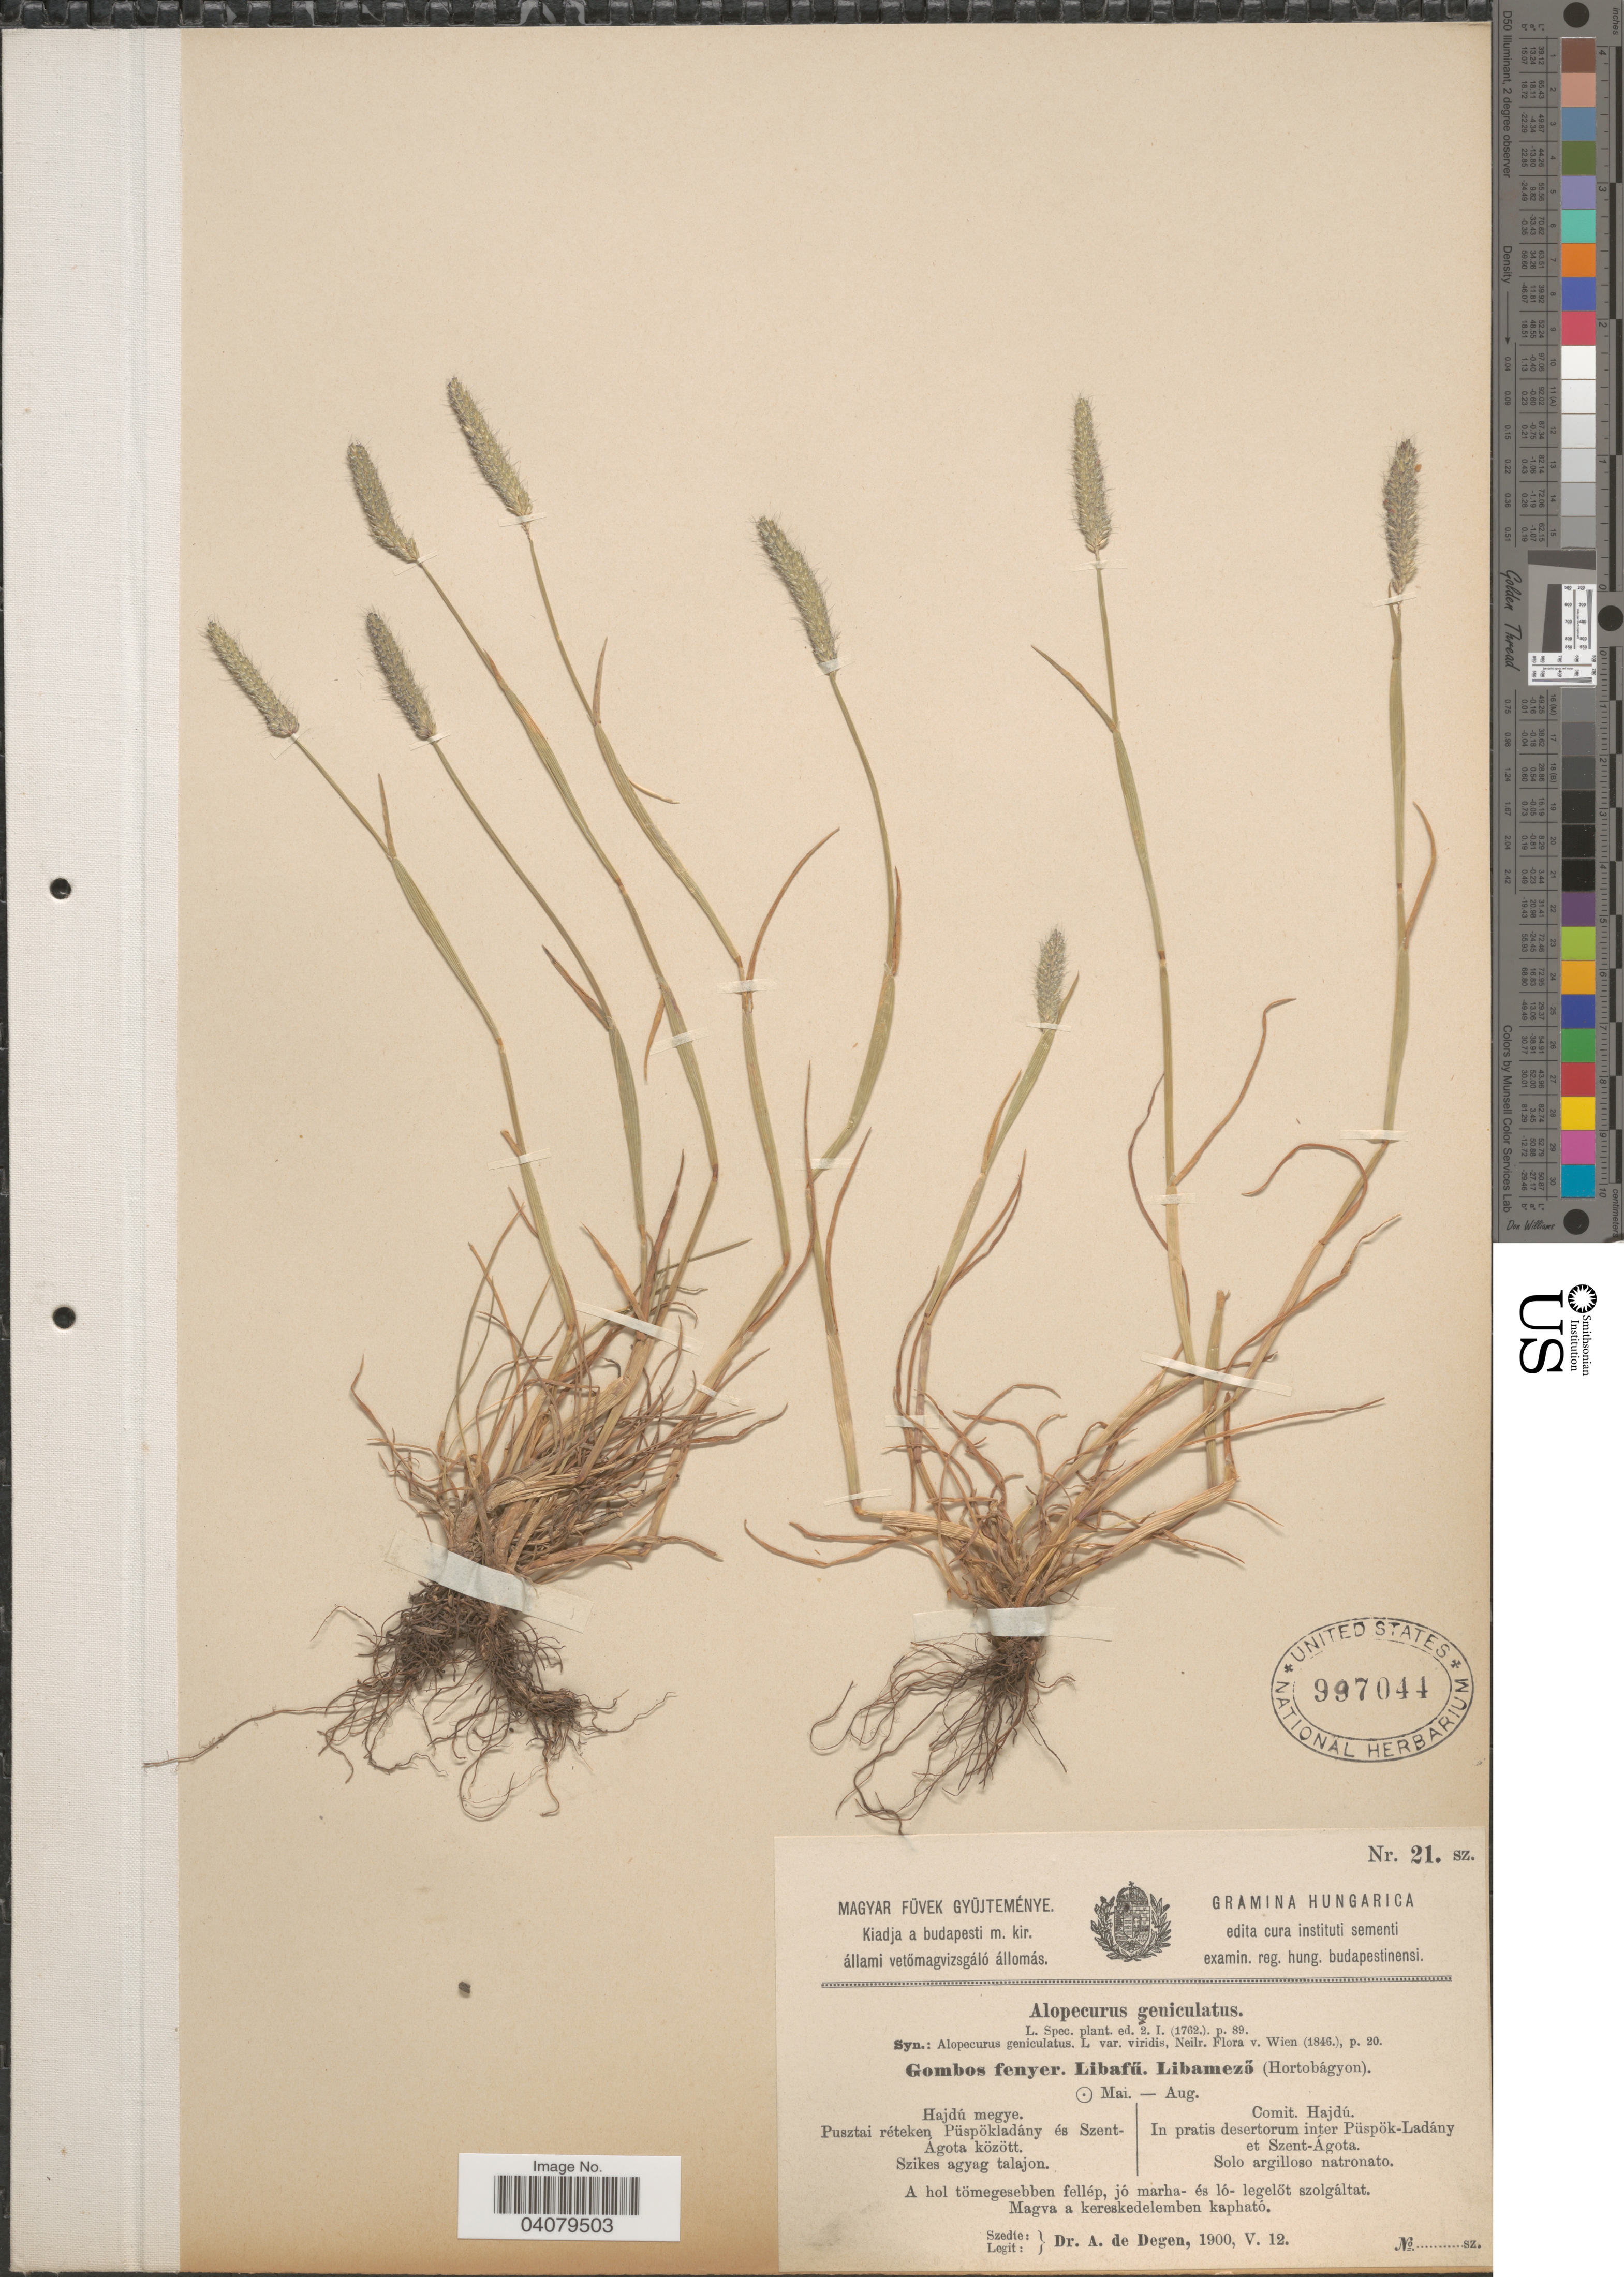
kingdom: Plantae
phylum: Tracheophyta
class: Liliopsida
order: Poales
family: Poaceae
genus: Alopecurus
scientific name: Alopecurus geniculatus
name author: L.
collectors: A. Degen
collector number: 21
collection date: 1900-05-12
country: Hungary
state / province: Hajdú-Bihar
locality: Comit. Hajdú. In pratis desertorum inter Püspök-Ladány et Szent-Ágota. Solo argilloso natronato.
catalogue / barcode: US 997044